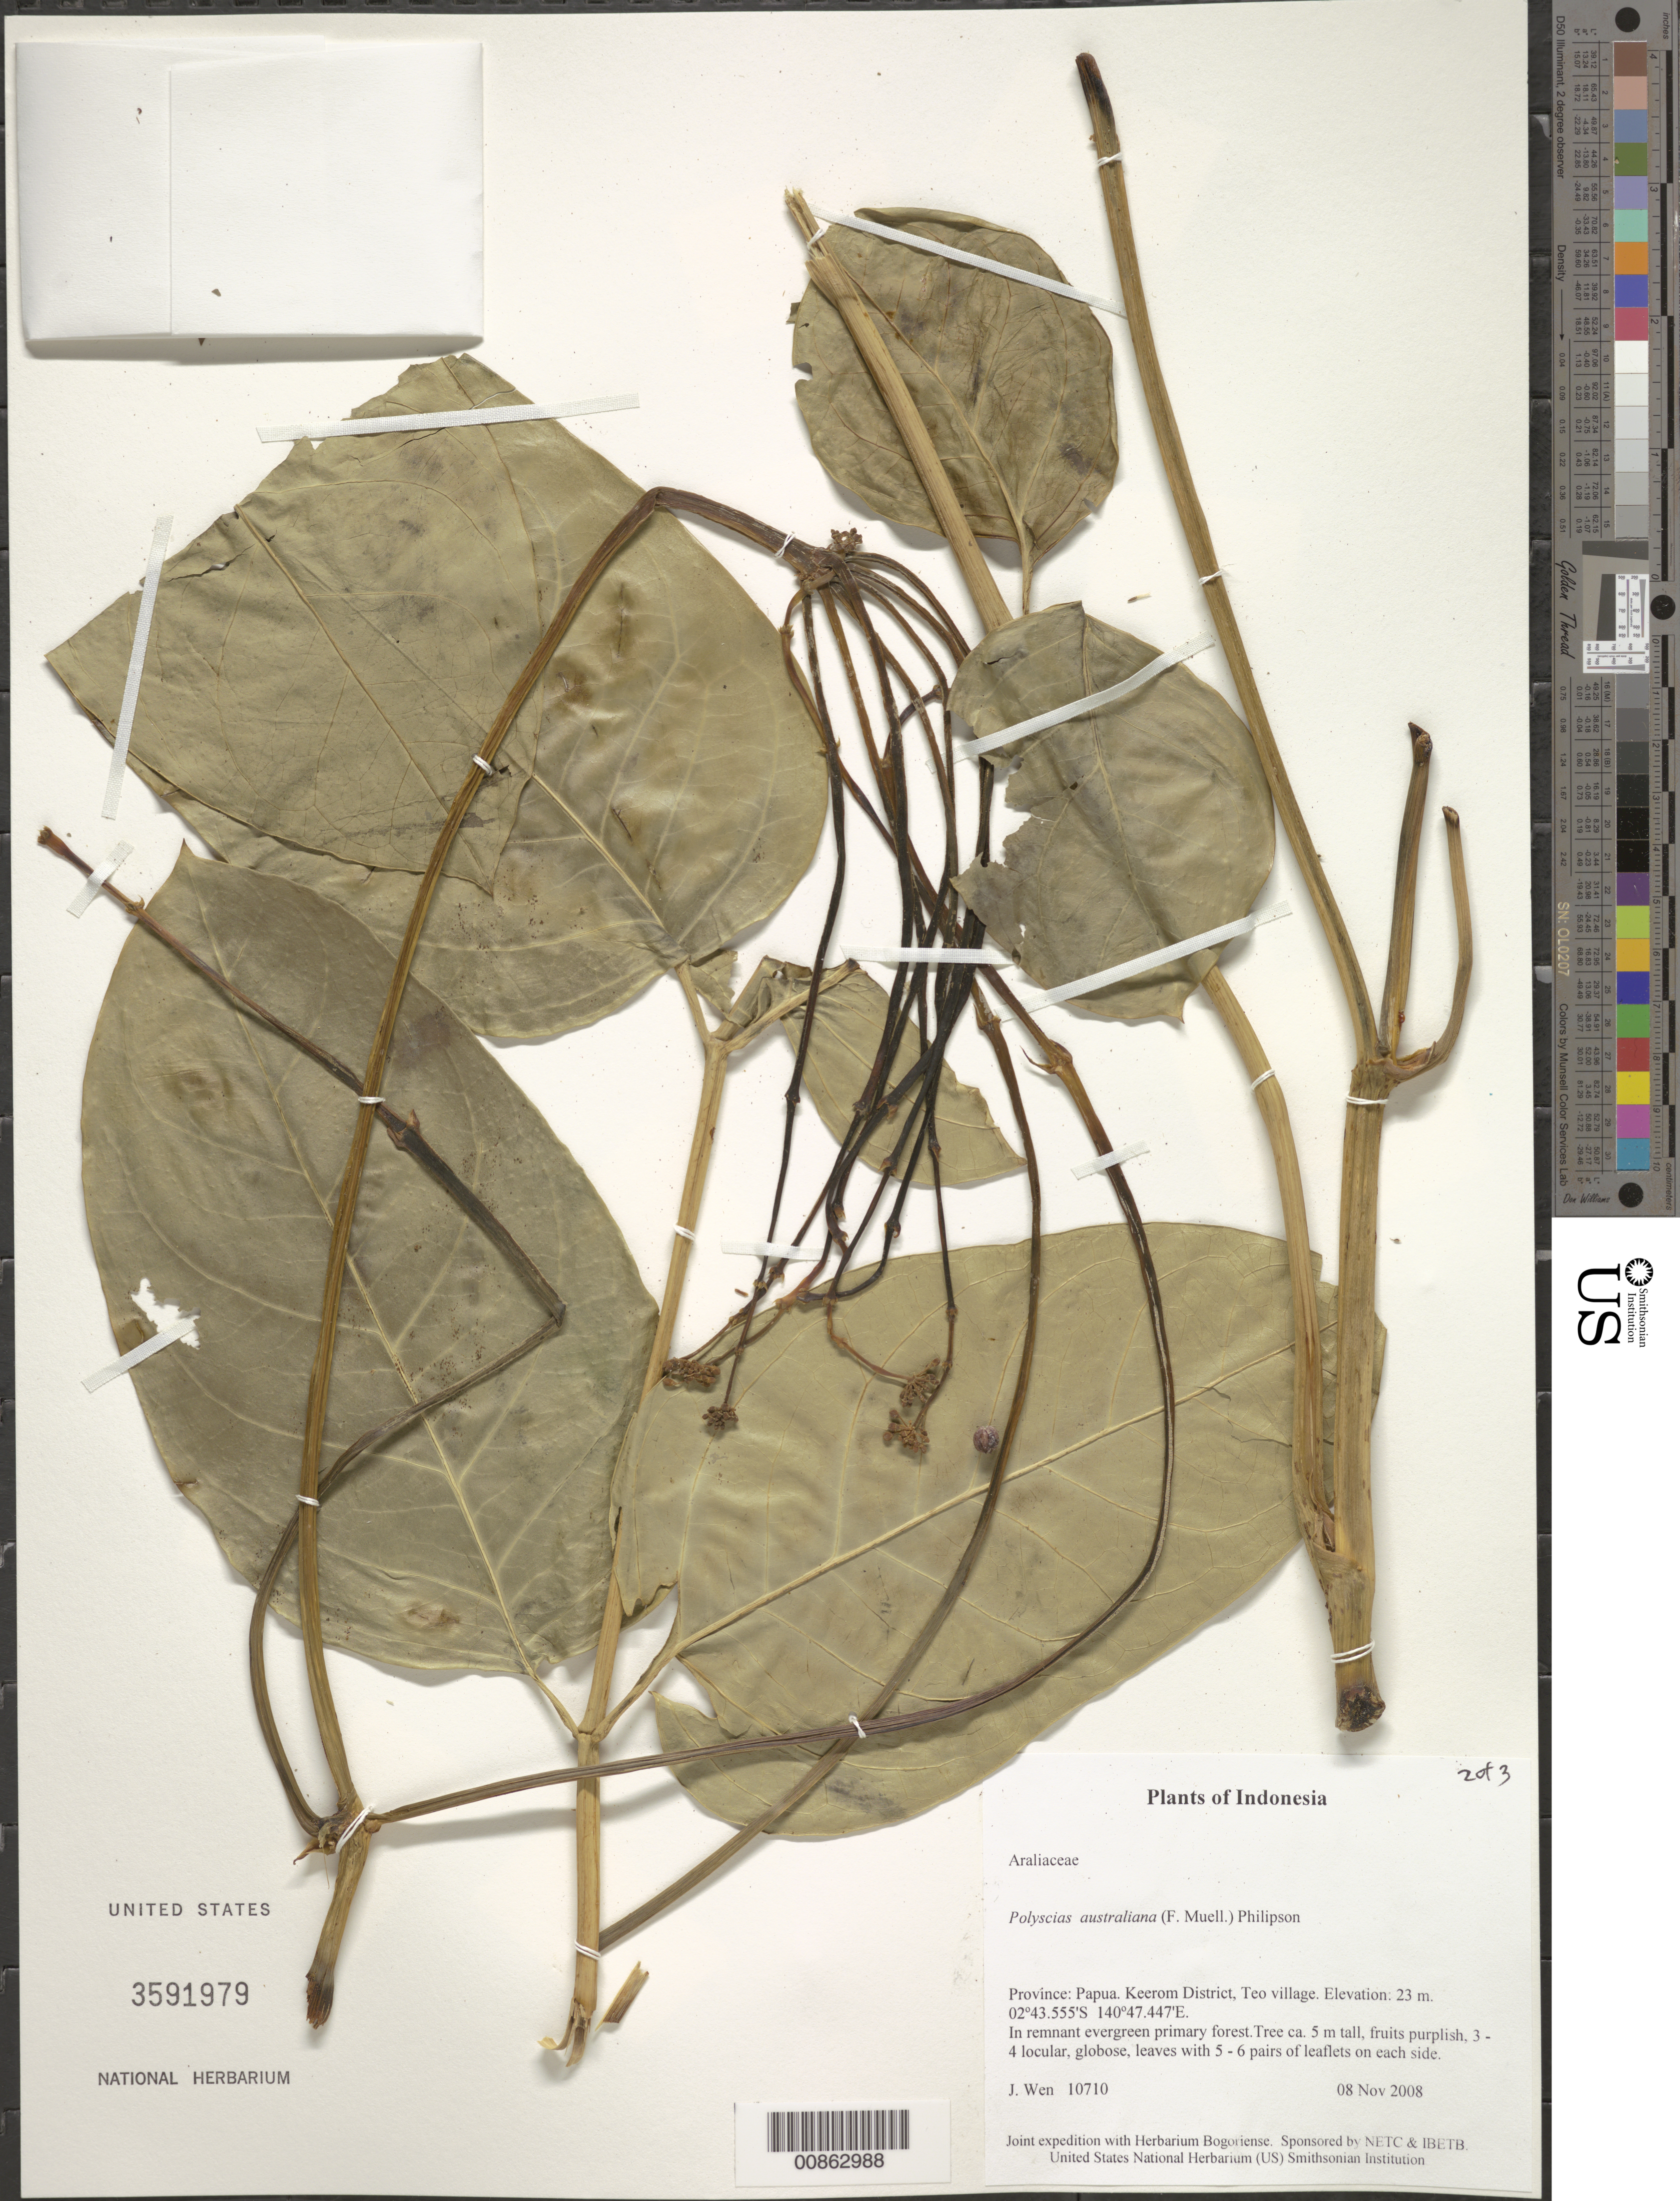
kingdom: Plantae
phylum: Tracheophyta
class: Magnoliopsida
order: Apiales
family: Araliaceae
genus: Polyscias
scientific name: Polyscias australiana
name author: (F. Muell.) Philipson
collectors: J. Wen, D. Potter & E. A. Widjaja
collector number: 10710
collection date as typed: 08 Nov 2008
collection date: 2008-11-08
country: Indonesia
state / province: Papua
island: New Guinea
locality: Keerom District, Teo village. Irian Barat.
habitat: In remnant evergreen primary forest.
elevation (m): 23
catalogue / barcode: US 3591979